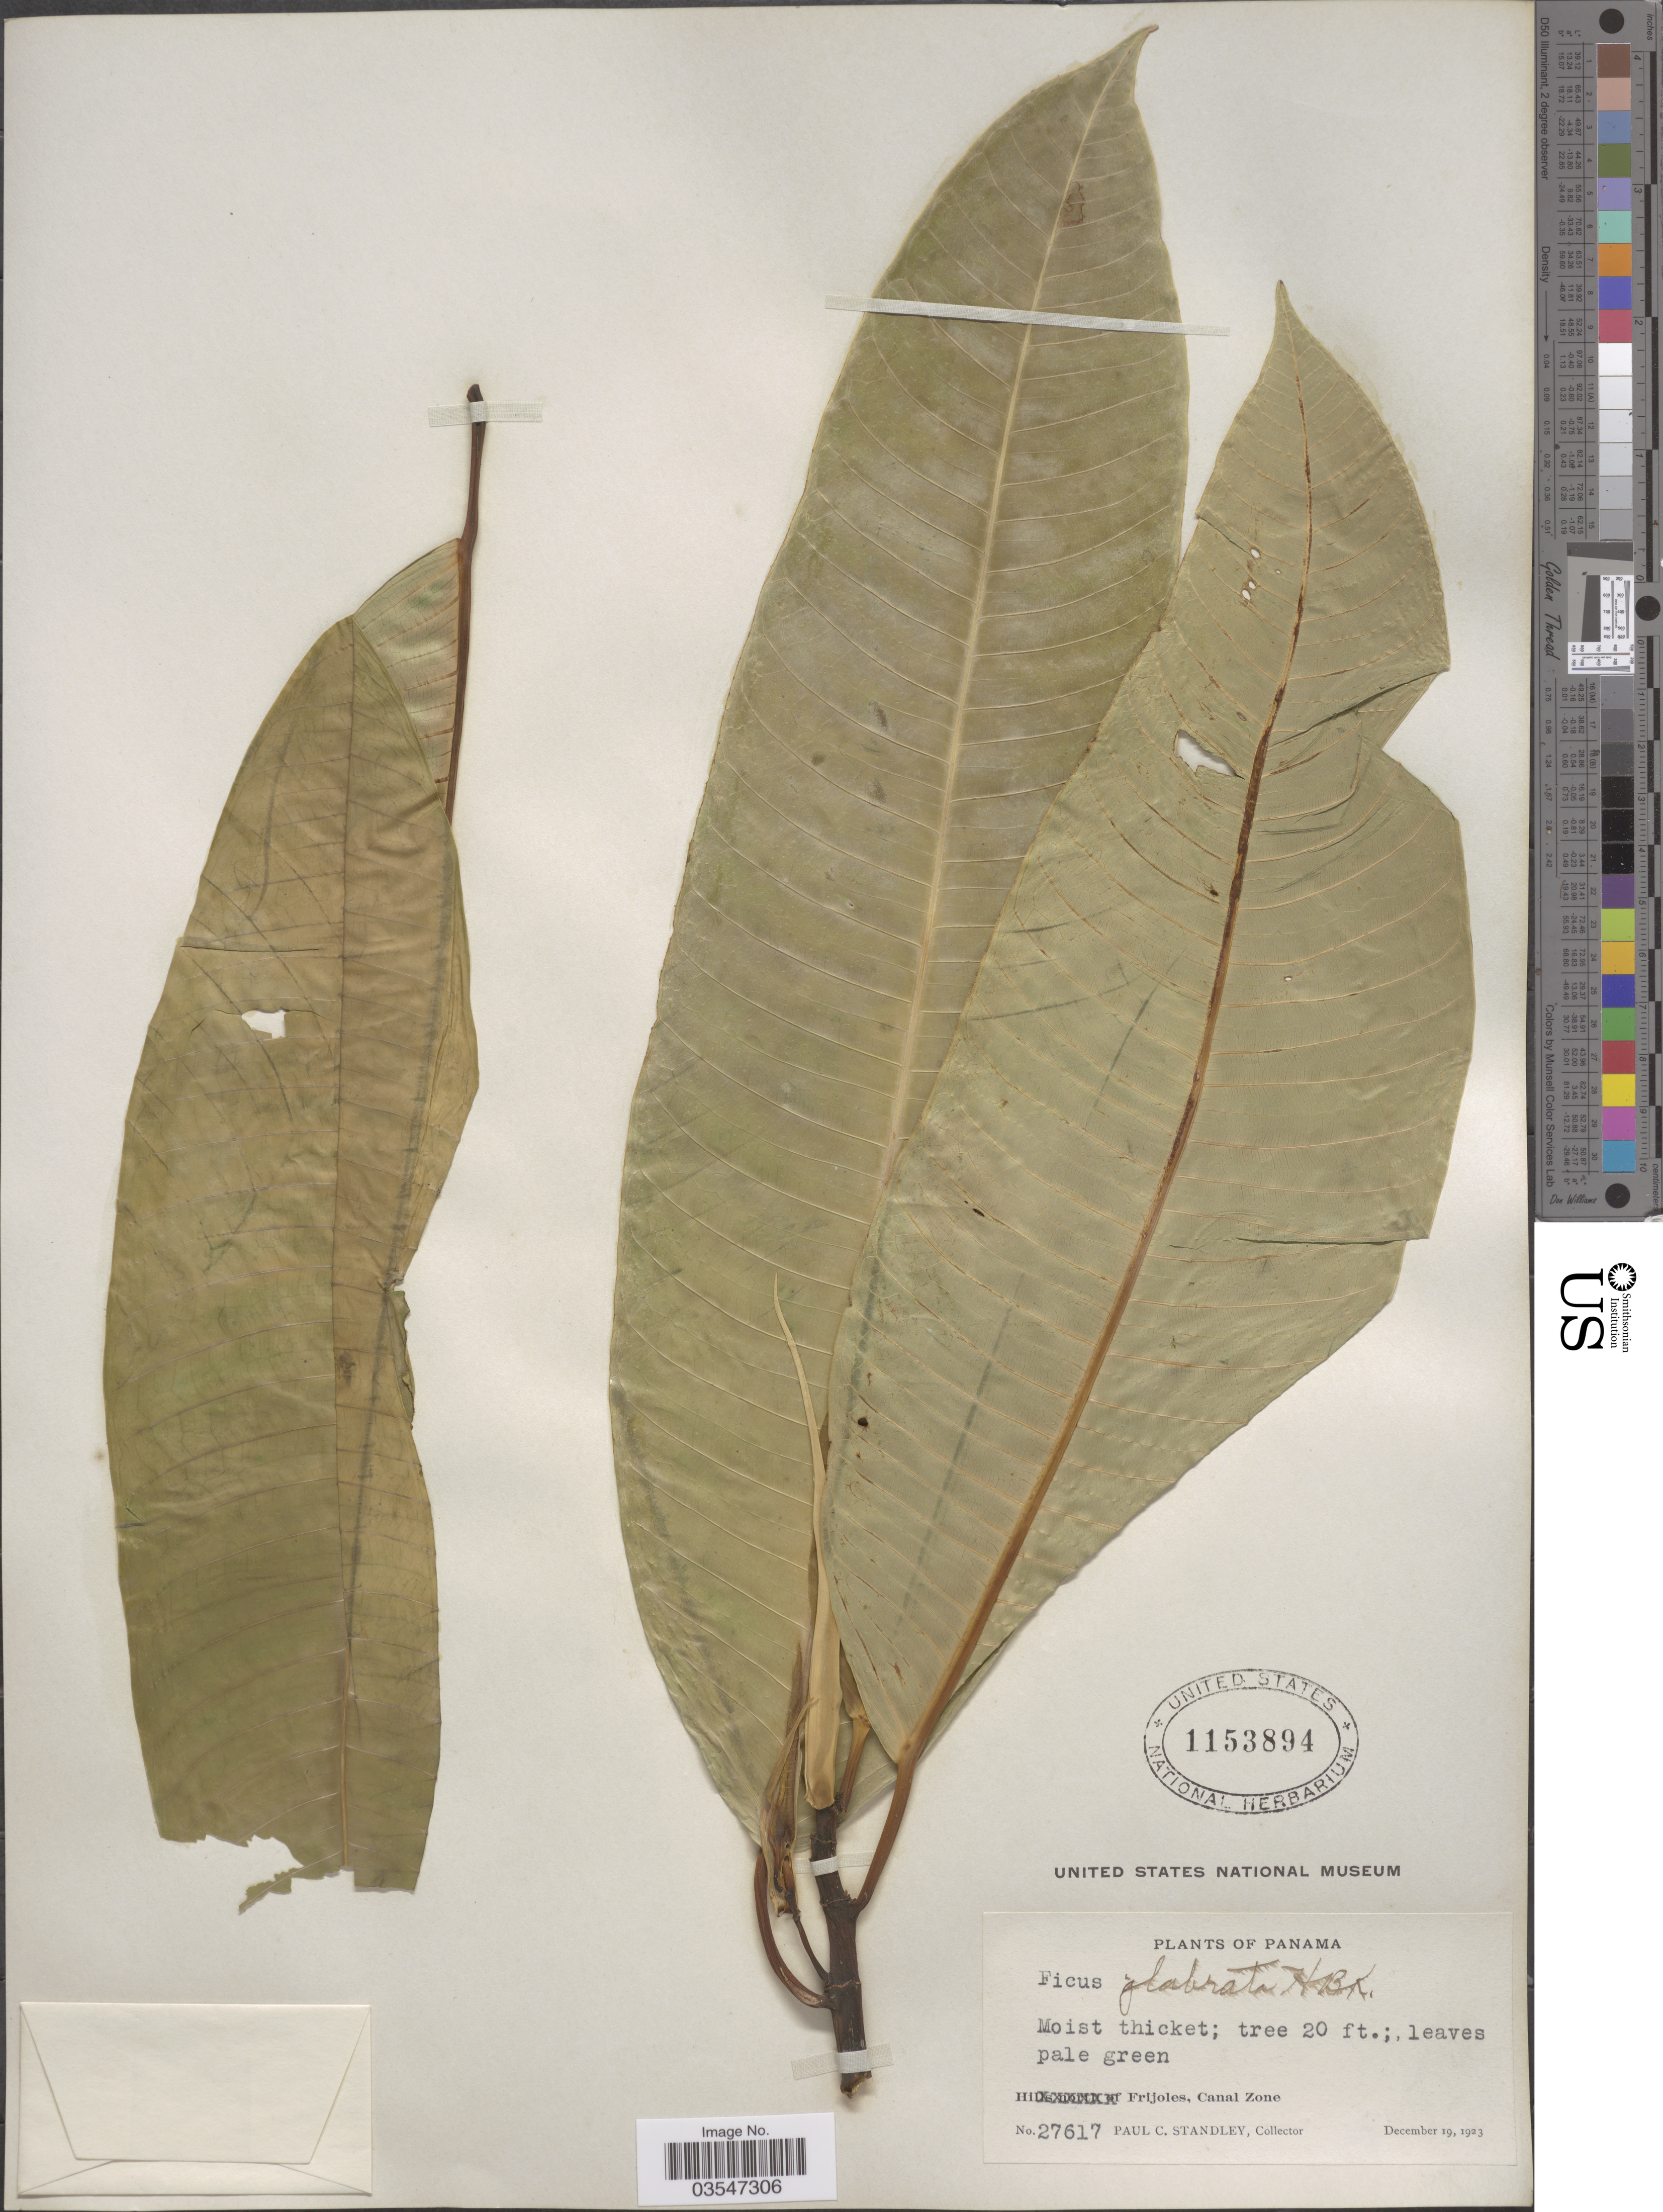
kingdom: Plantae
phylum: Tracheophyta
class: Magnoliopsida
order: Rosales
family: Moraceae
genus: Ficus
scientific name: Ficus insipida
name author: Willd.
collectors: P. C. Standley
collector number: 27617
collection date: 1923-12-19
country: Panama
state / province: Colón / Panamá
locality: Frijoles, Canal Zone.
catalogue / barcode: US 1153894